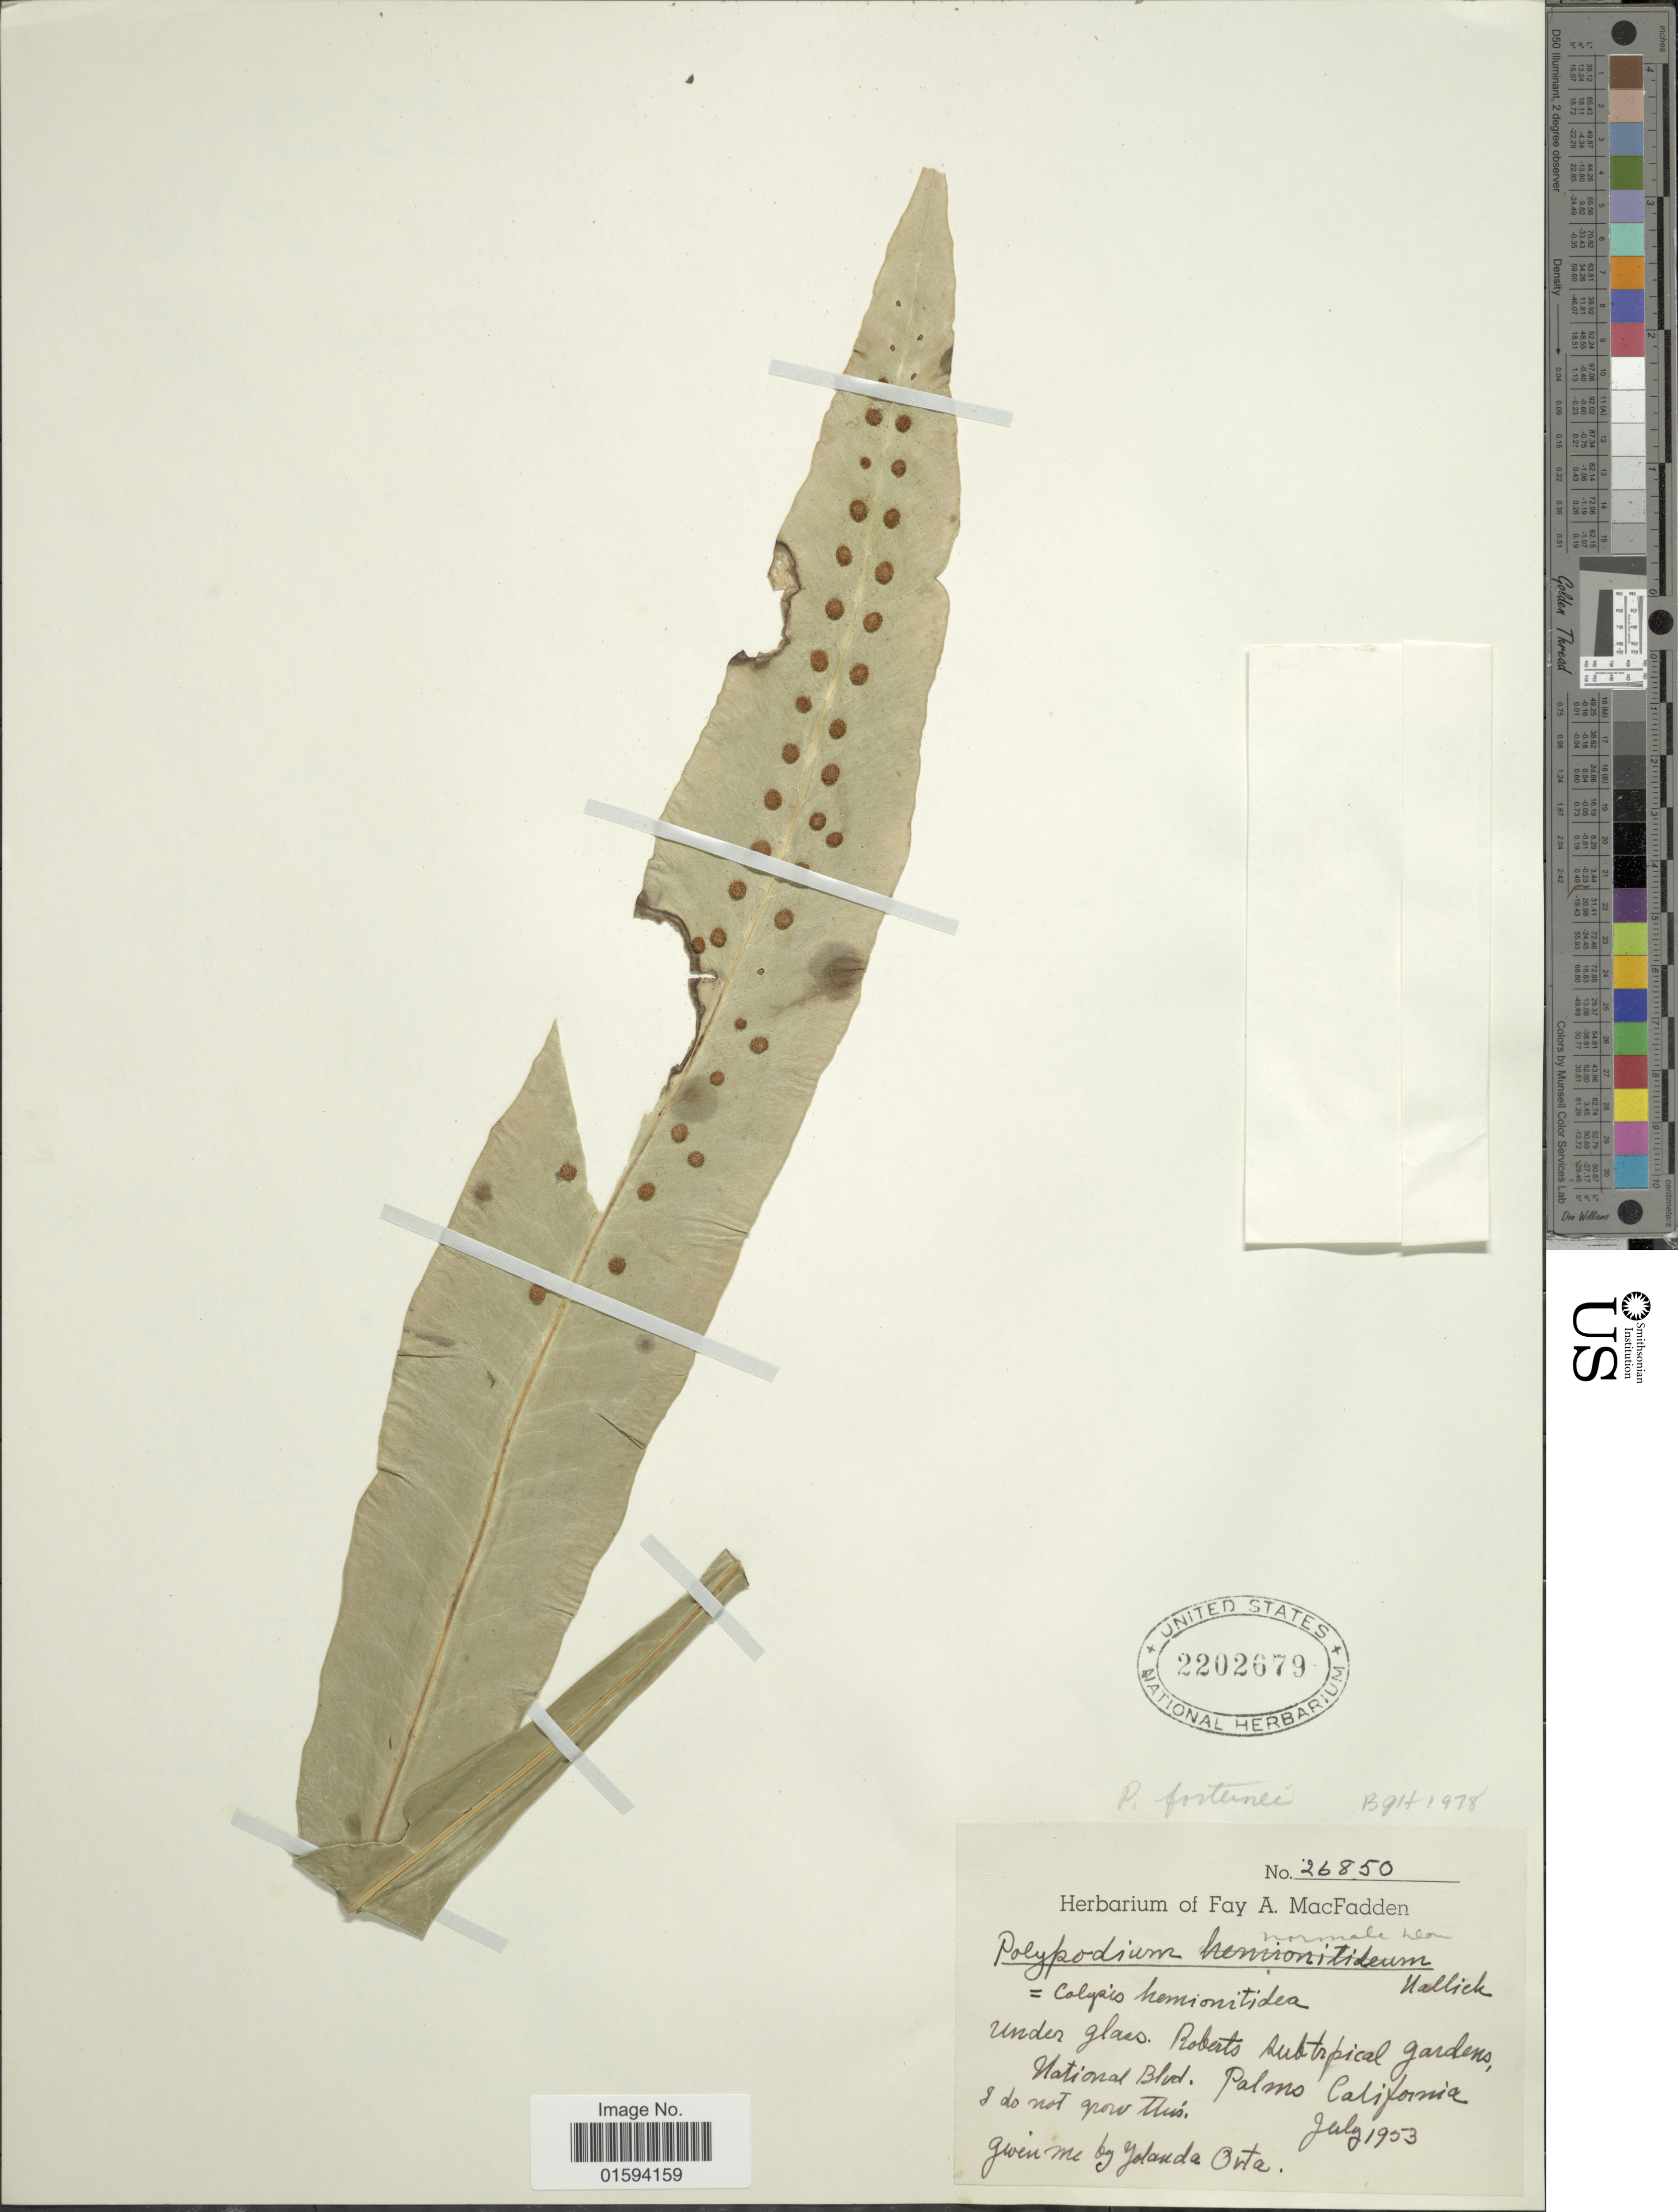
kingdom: Plantae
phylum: Tracheophyta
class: Polypodiopsida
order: Polypodiales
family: Polypodiaceae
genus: Polypodium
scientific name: Polypodium normale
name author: D. Don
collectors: ex herb. Fay A. MacFadden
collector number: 26850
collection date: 1953-07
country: United States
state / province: California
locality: Roberts Subtropical gardens, National Blvd, Palms California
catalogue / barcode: US 2202679